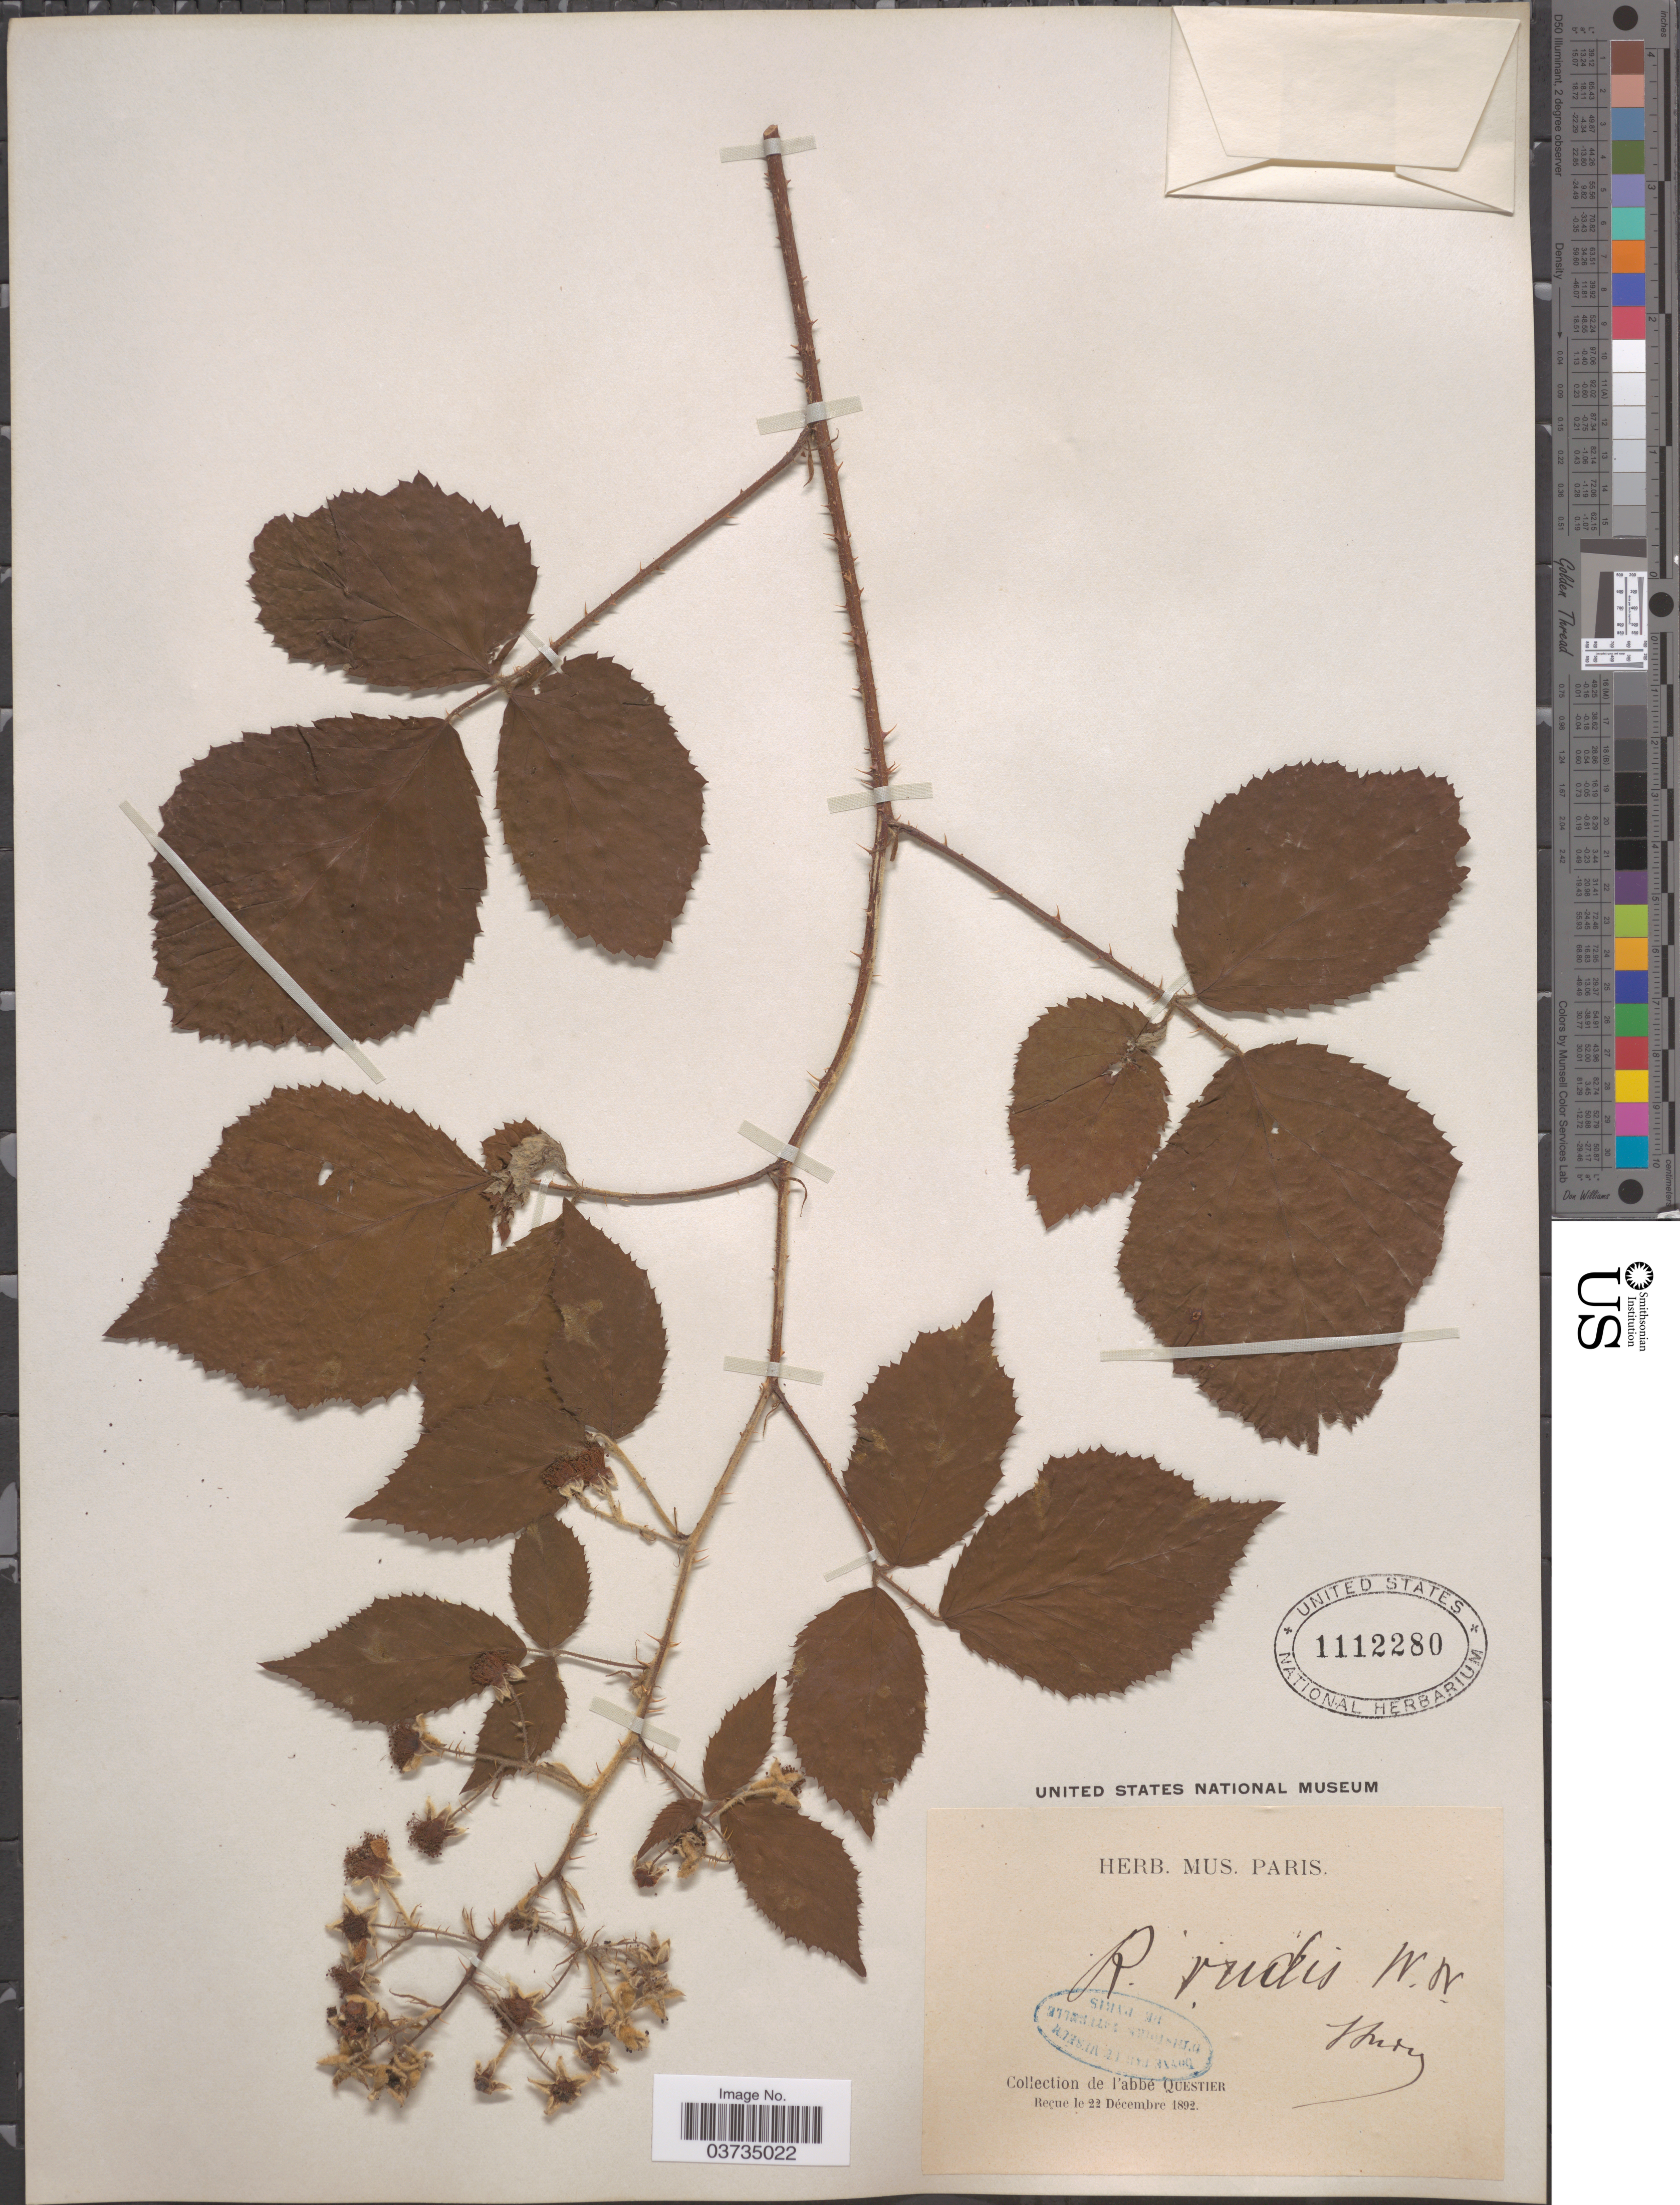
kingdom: Plantae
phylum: Tracheophyta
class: Magnoliopsida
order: Rosales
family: Rosaceae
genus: Rubus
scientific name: Rubus rudis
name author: Weihe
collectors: A. Questier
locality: [illegible text].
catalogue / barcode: US 1112280